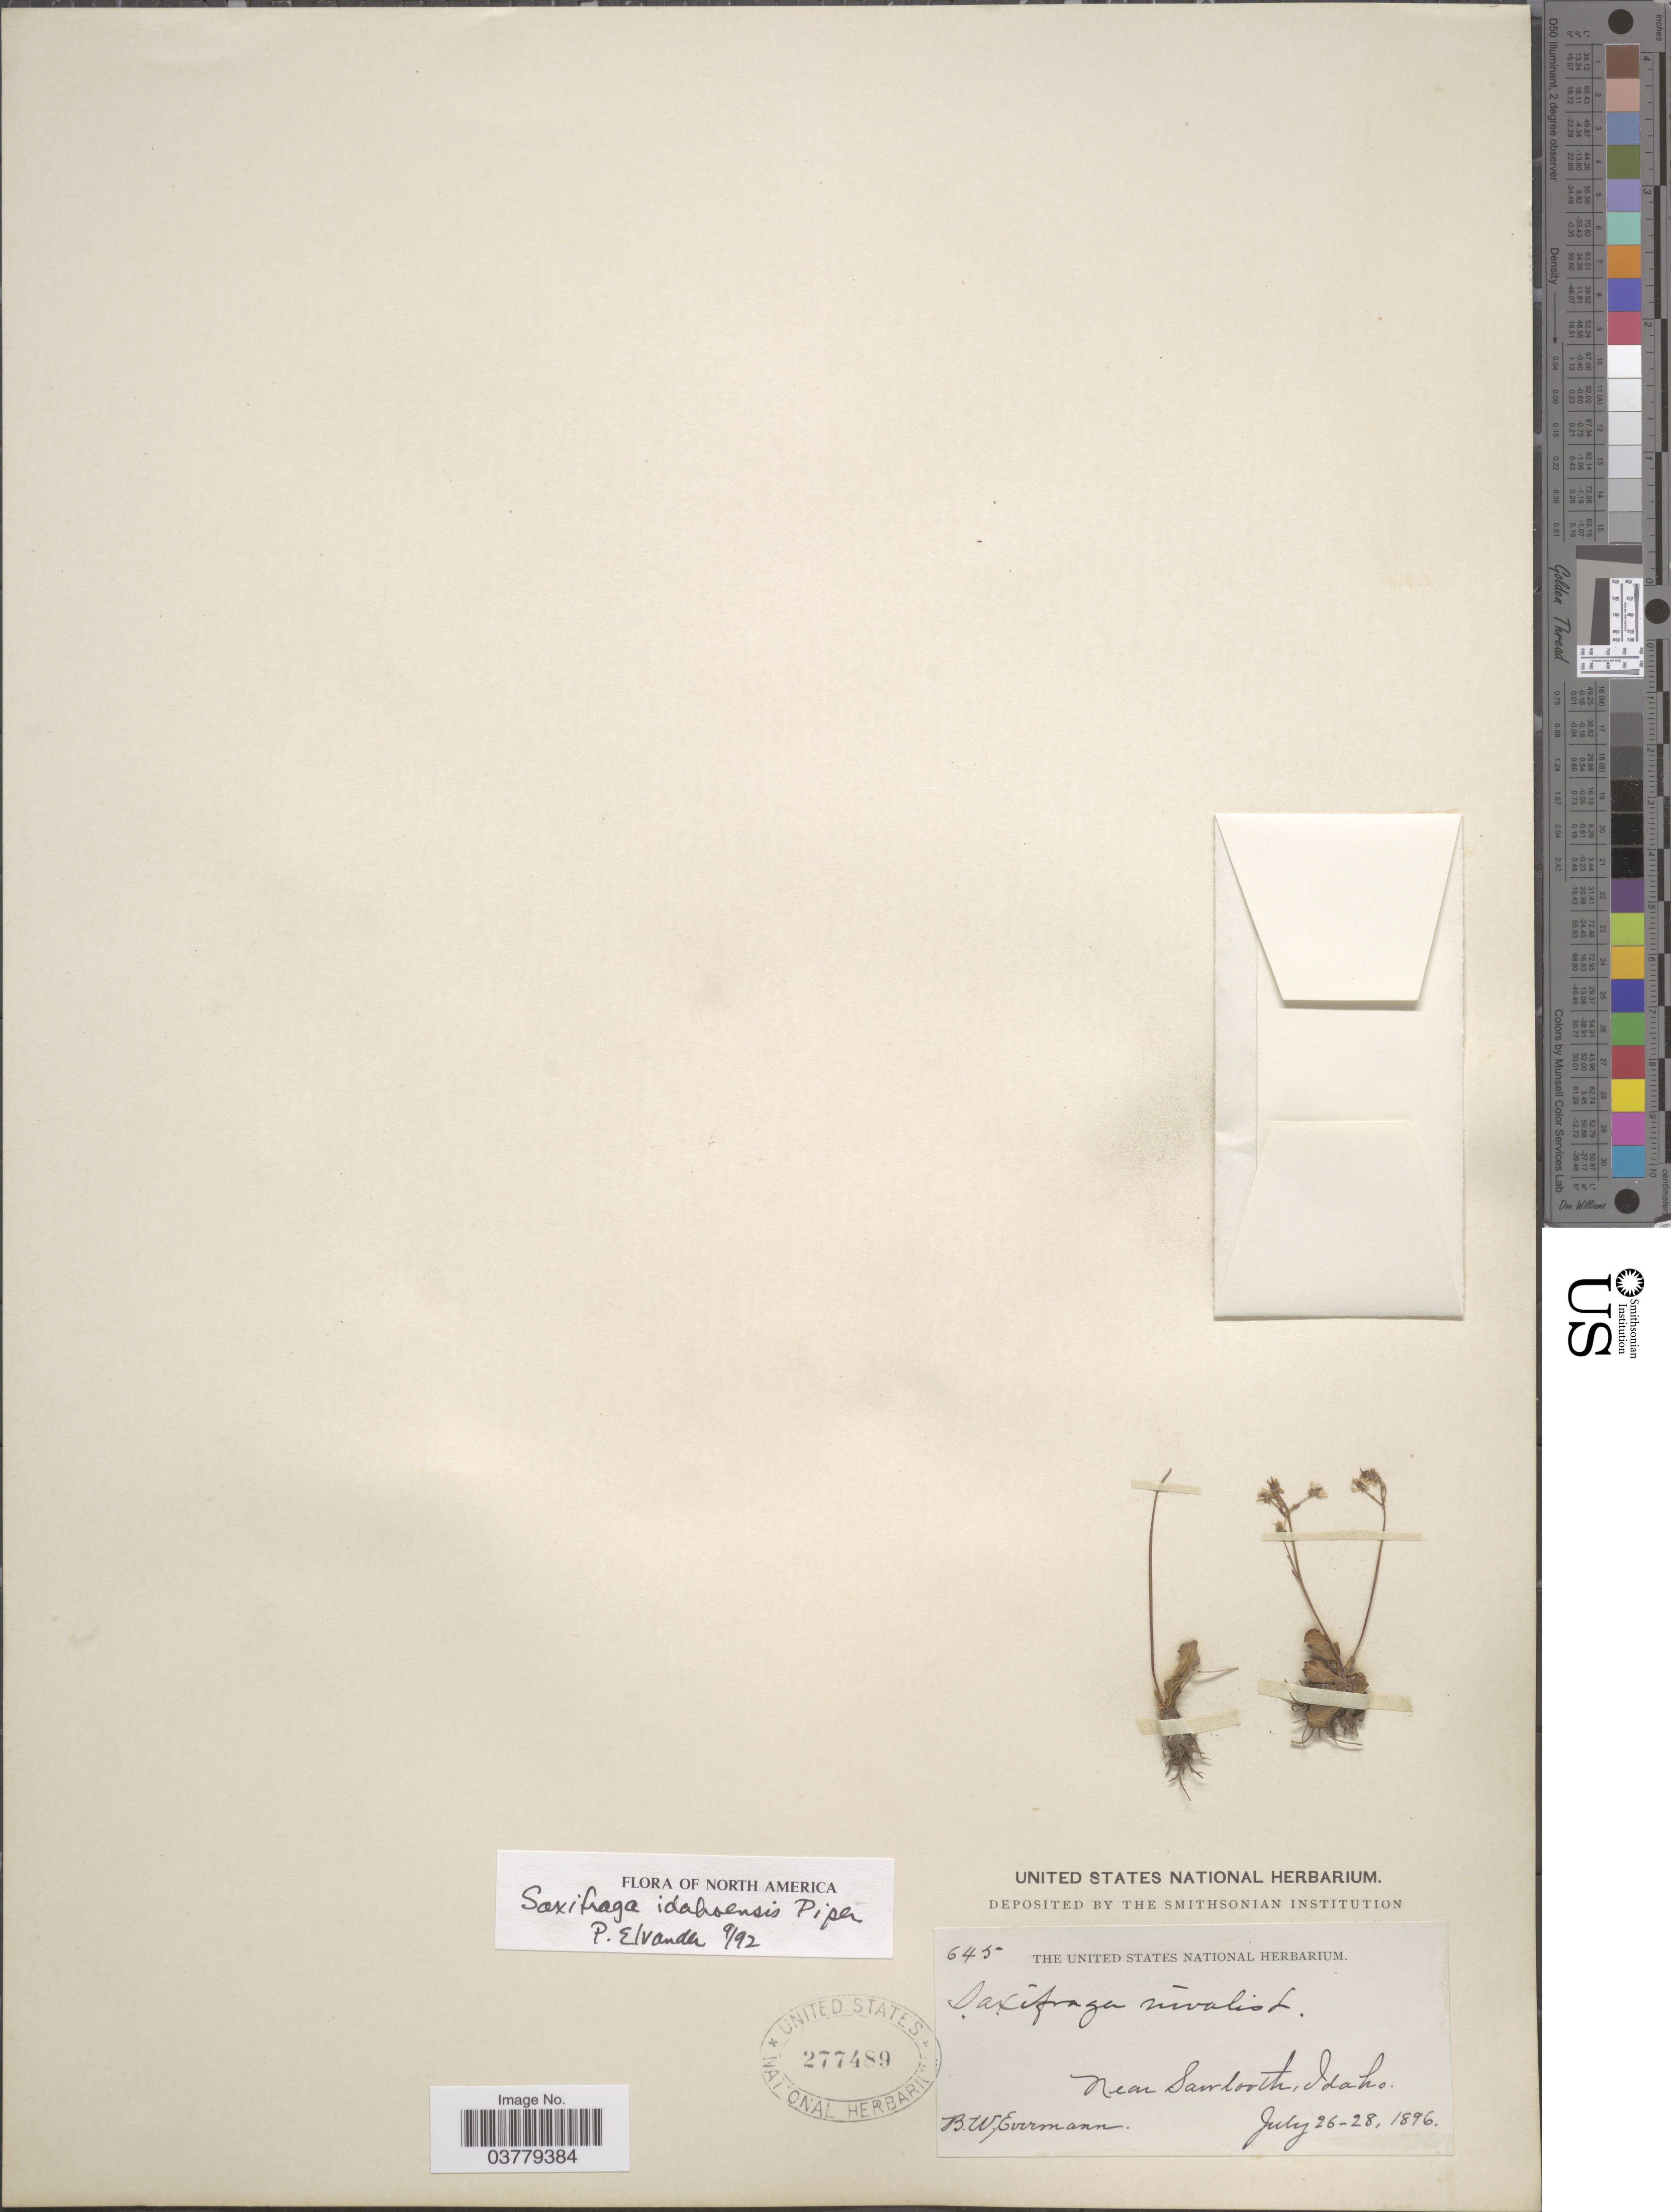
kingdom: Plantae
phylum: Tracheophyta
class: Magnoliopsida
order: Saxifragales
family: Saxifragaceae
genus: Micranthes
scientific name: Micranthes idahoensis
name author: (Piper) Brouillet & Gornall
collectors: B. W. Evermann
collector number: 645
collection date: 1896-07-26/1896-07-28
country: United States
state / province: Idaho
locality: Near Sawtooth.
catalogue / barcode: US 277489